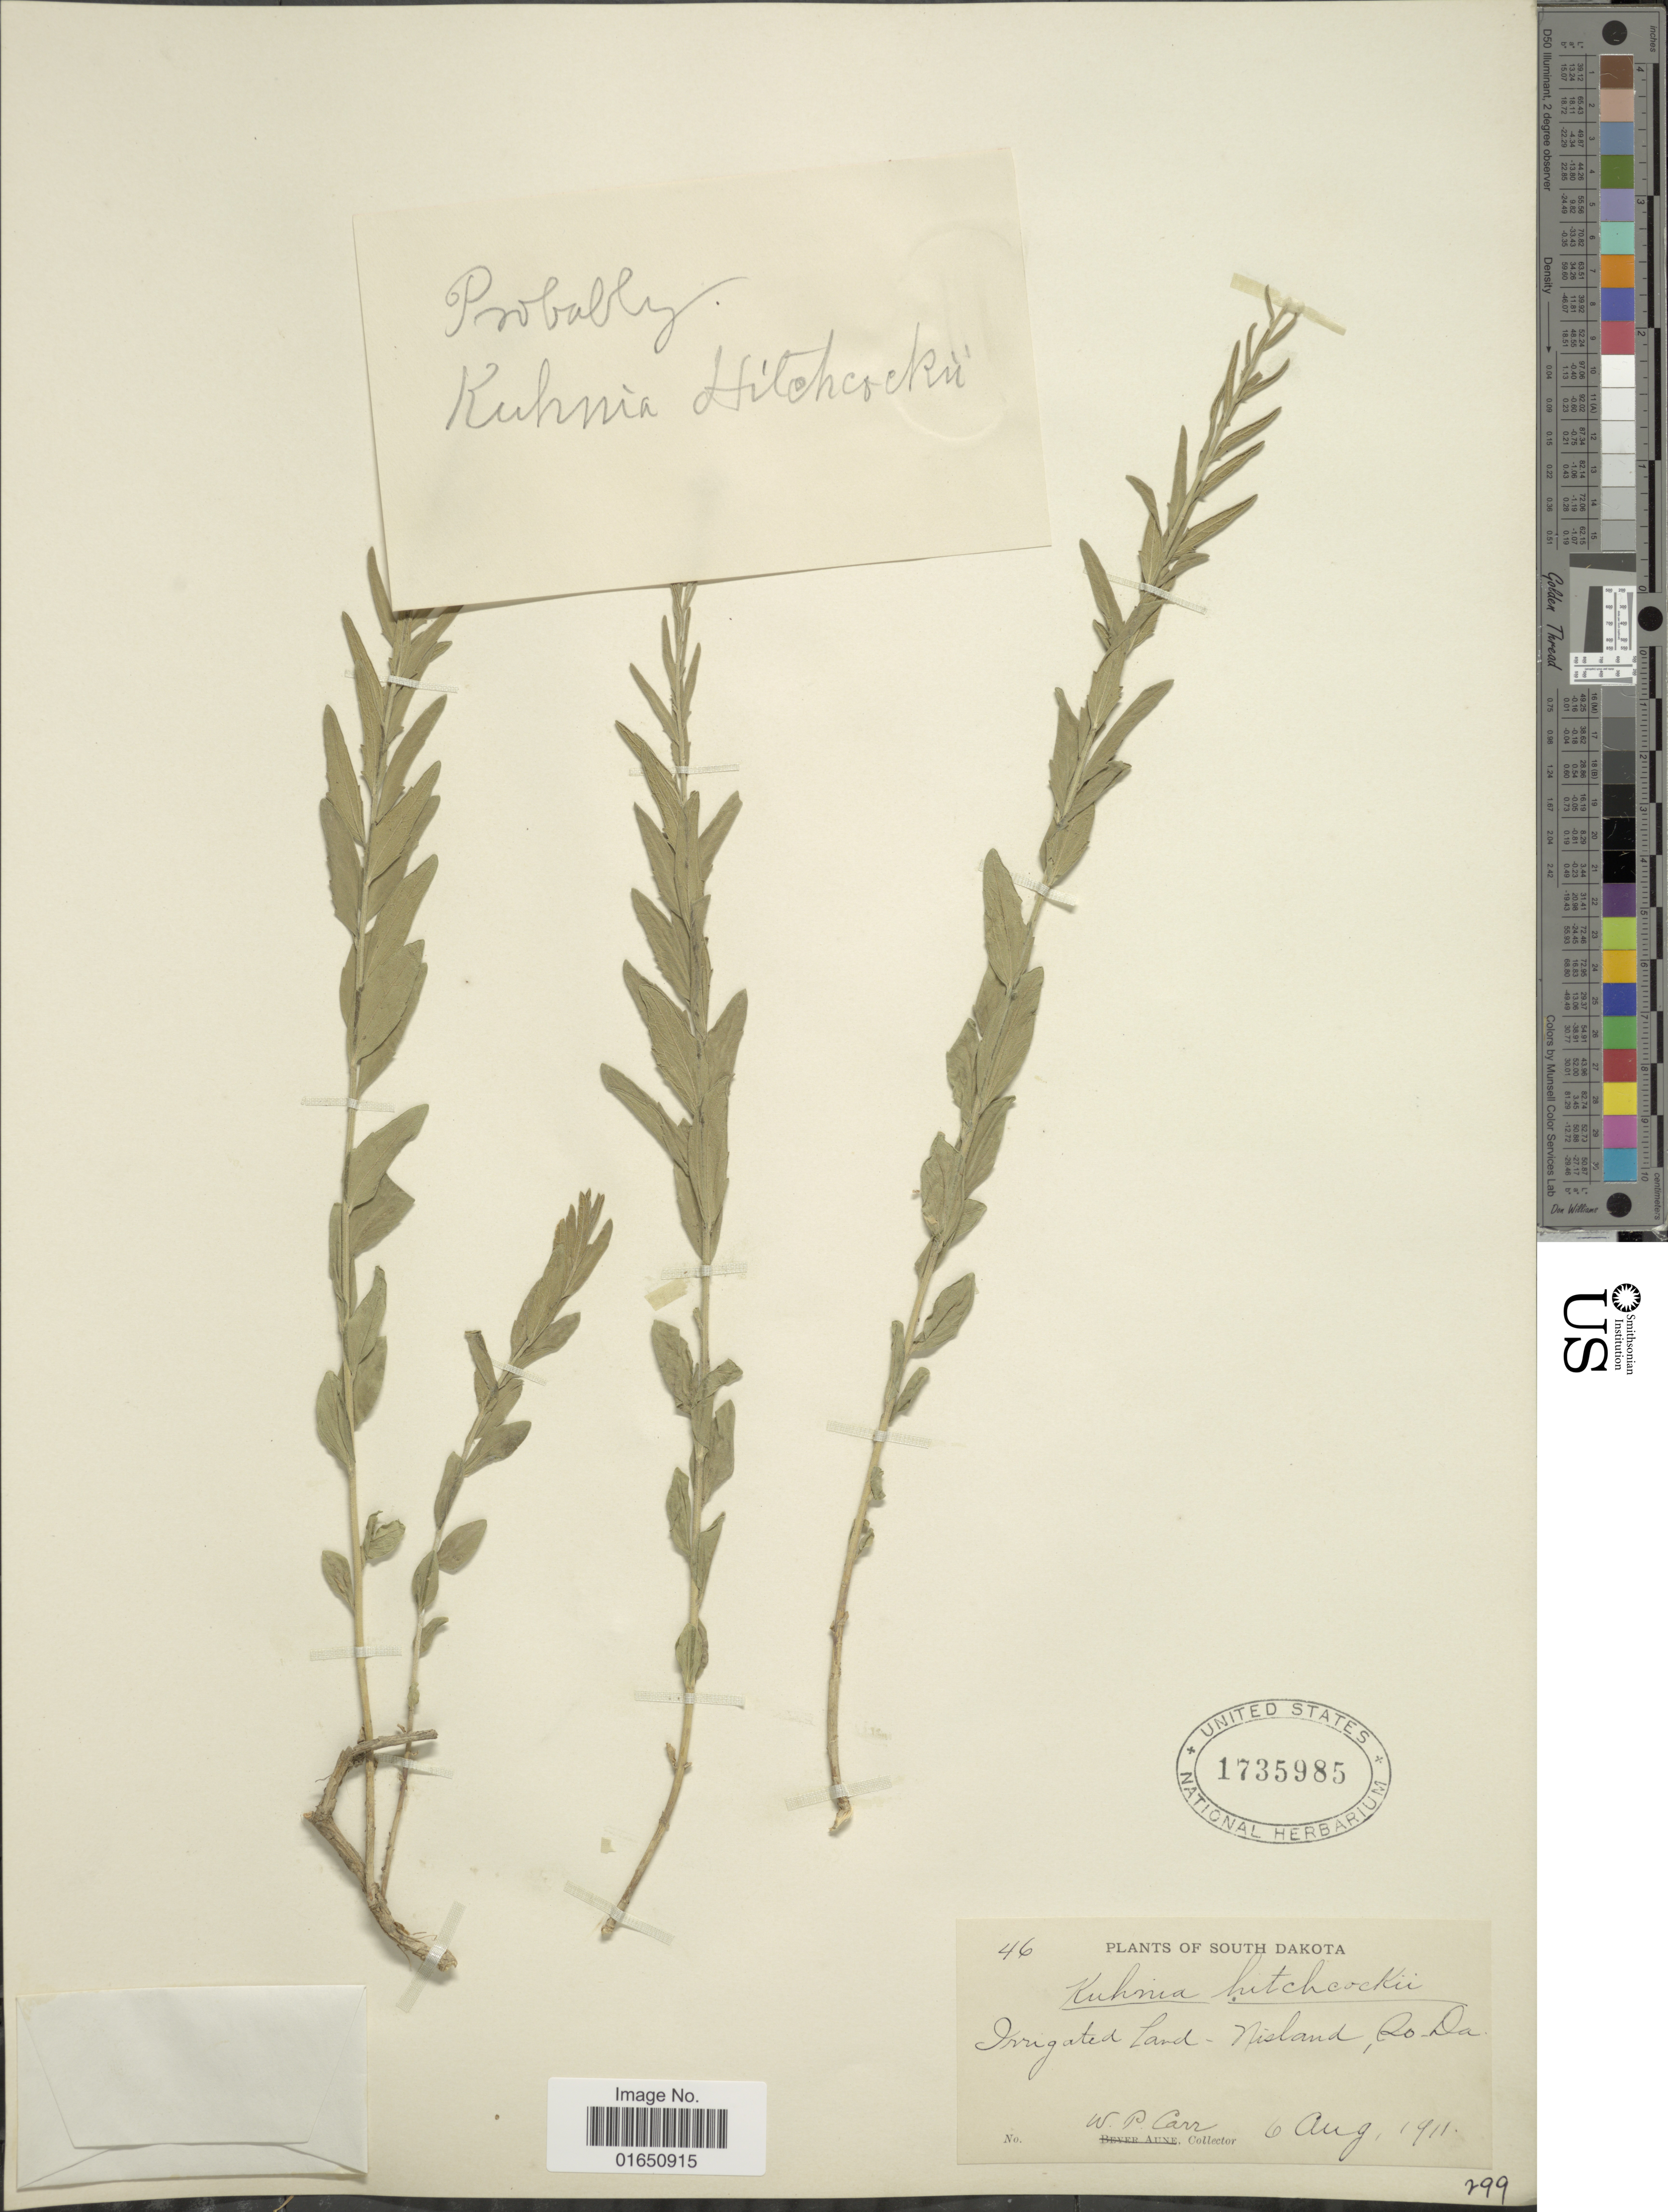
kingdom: Plantae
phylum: Tracheophyta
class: Magnoliopsida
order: Asterales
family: Asteraceae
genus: Brickellia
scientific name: Brickellia eupatorioides var. corymbulosa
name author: (Torr. & A. Gray) Shinners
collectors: W. Carr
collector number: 46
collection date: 1911-08-06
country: United States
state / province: South Dakota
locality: Irrigated Land-Nisland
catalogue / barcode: US 1735985